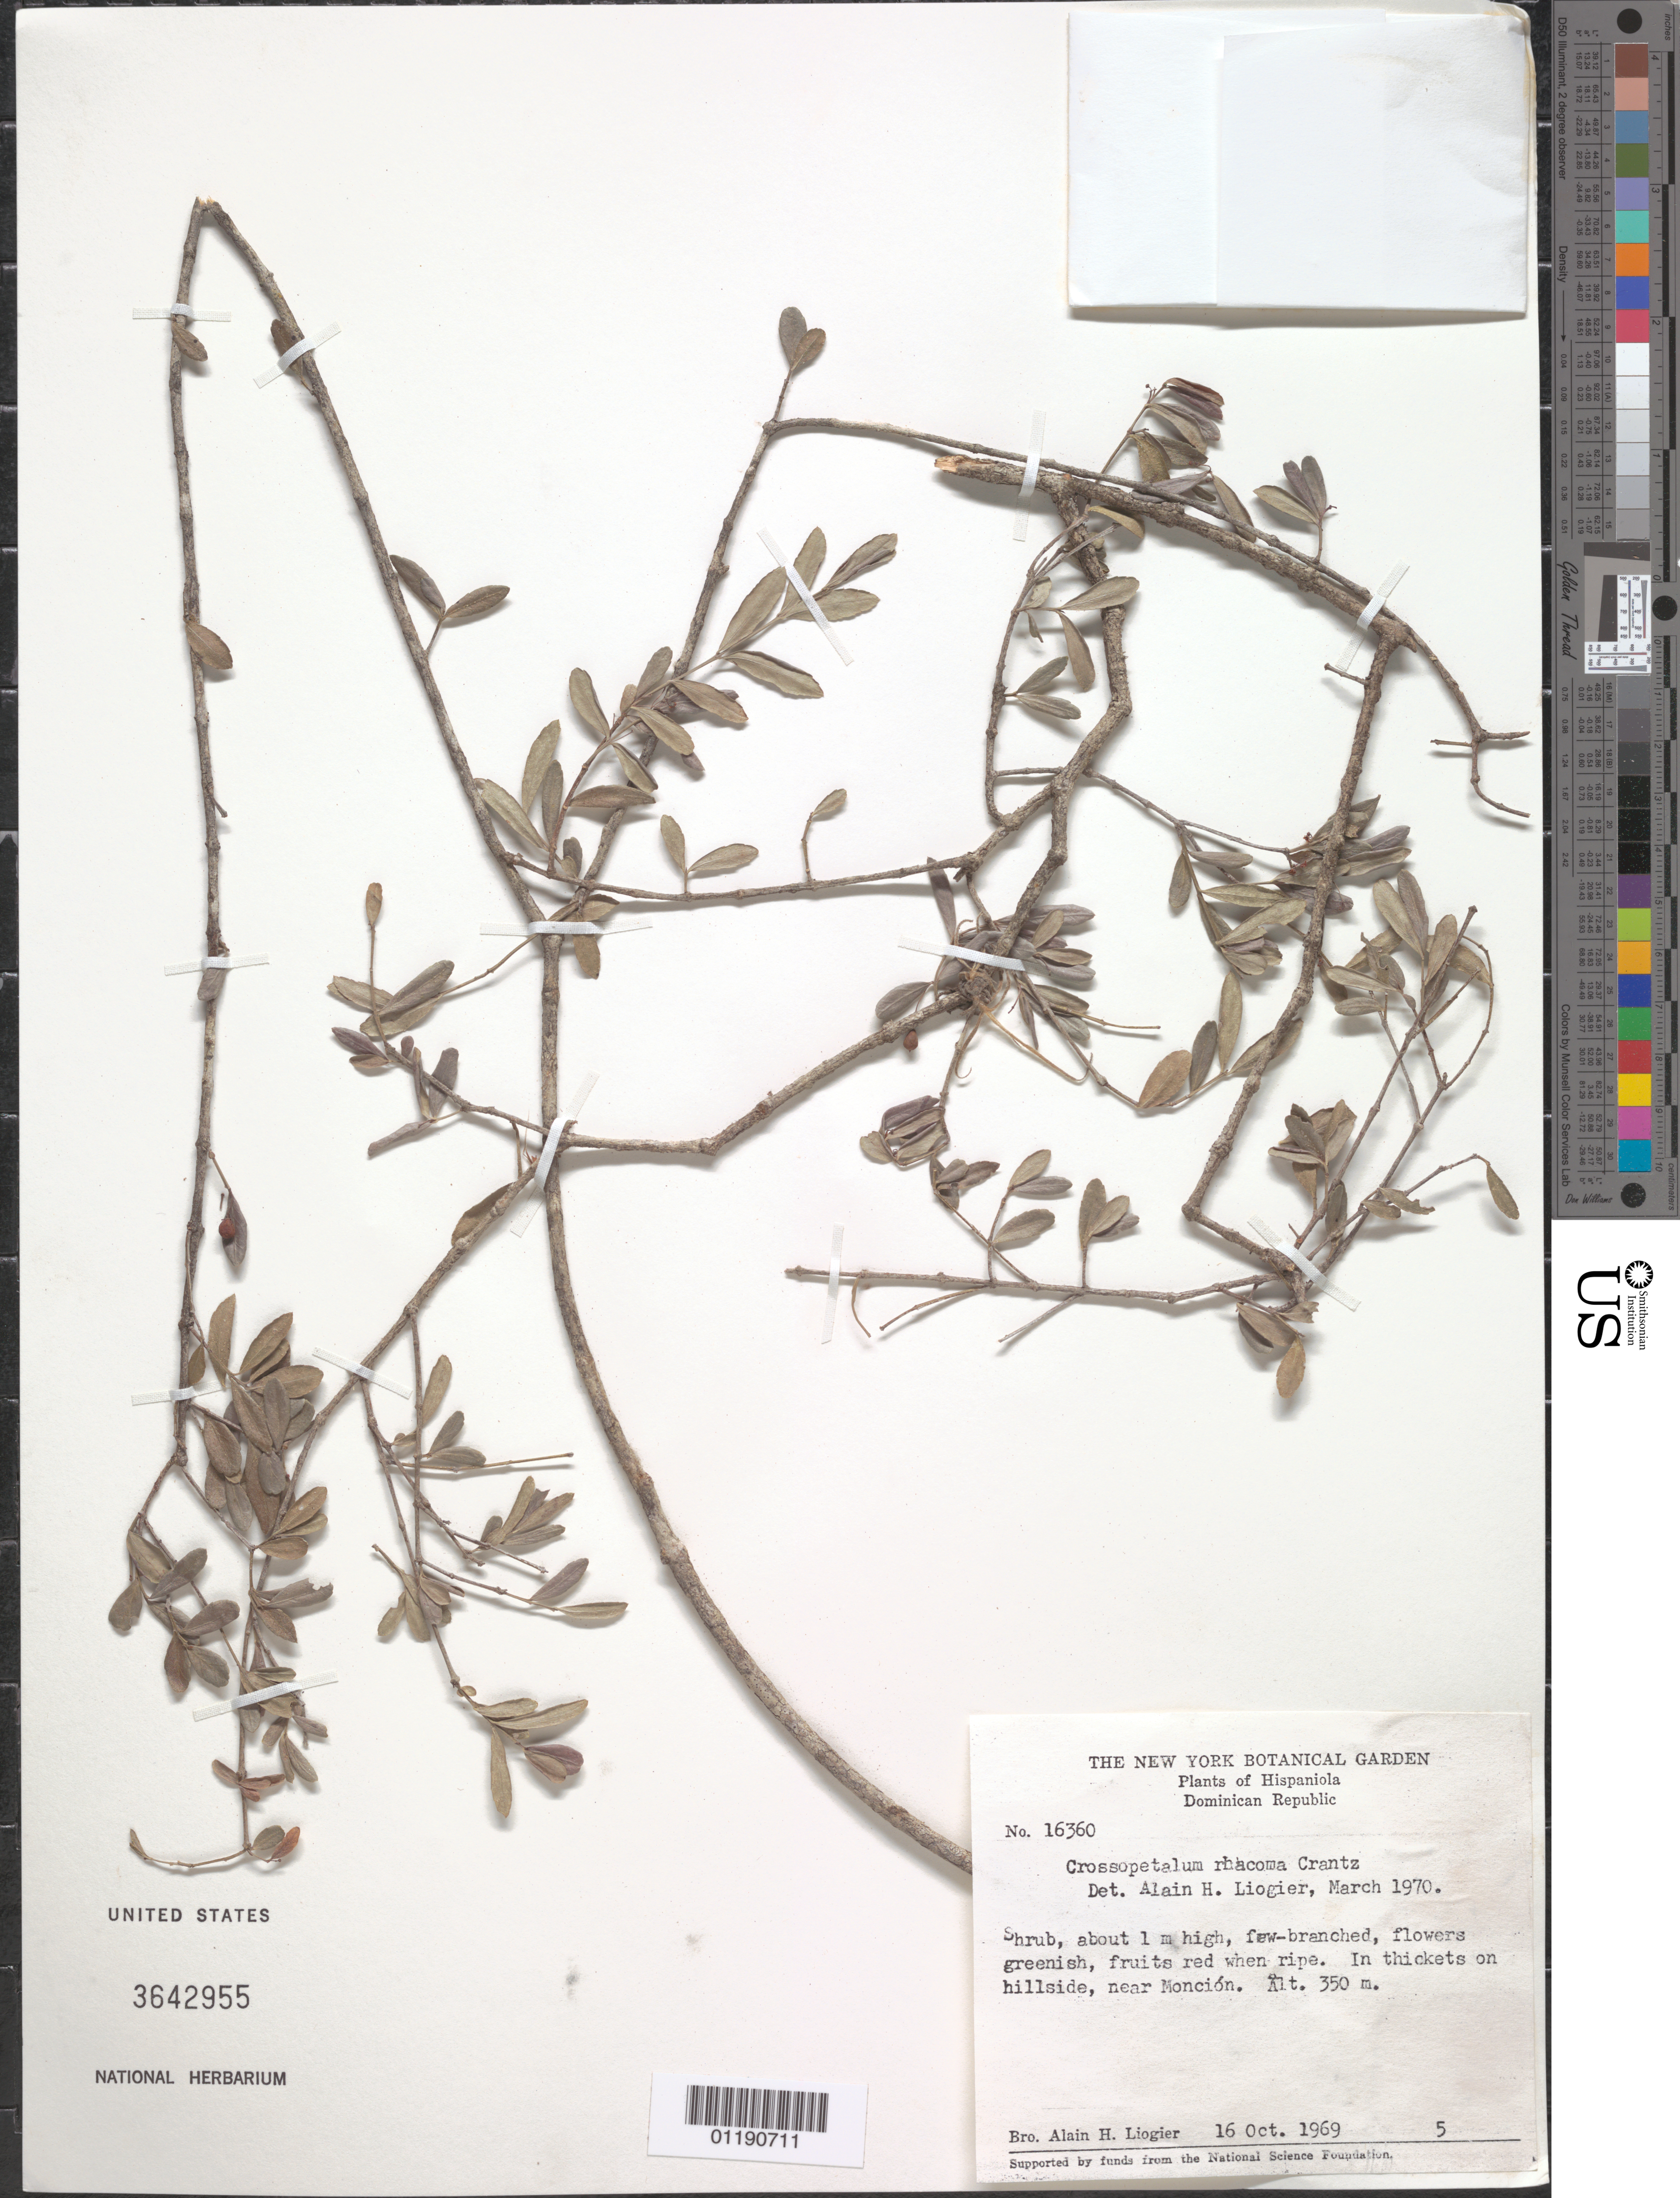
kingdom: Plantae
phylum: Tracheophyta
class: Magnoliopsida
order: Celastrales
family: Celastraceae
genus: Crossopetalum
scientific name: Crossopetalum rhacoma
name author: Crantz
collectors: A. H. Liogier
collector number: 16360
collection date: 1969-10-16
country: Dominican Republic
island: Hispaniola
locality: On a hillside, near Monción.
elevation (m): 350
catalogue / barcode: US 3642955